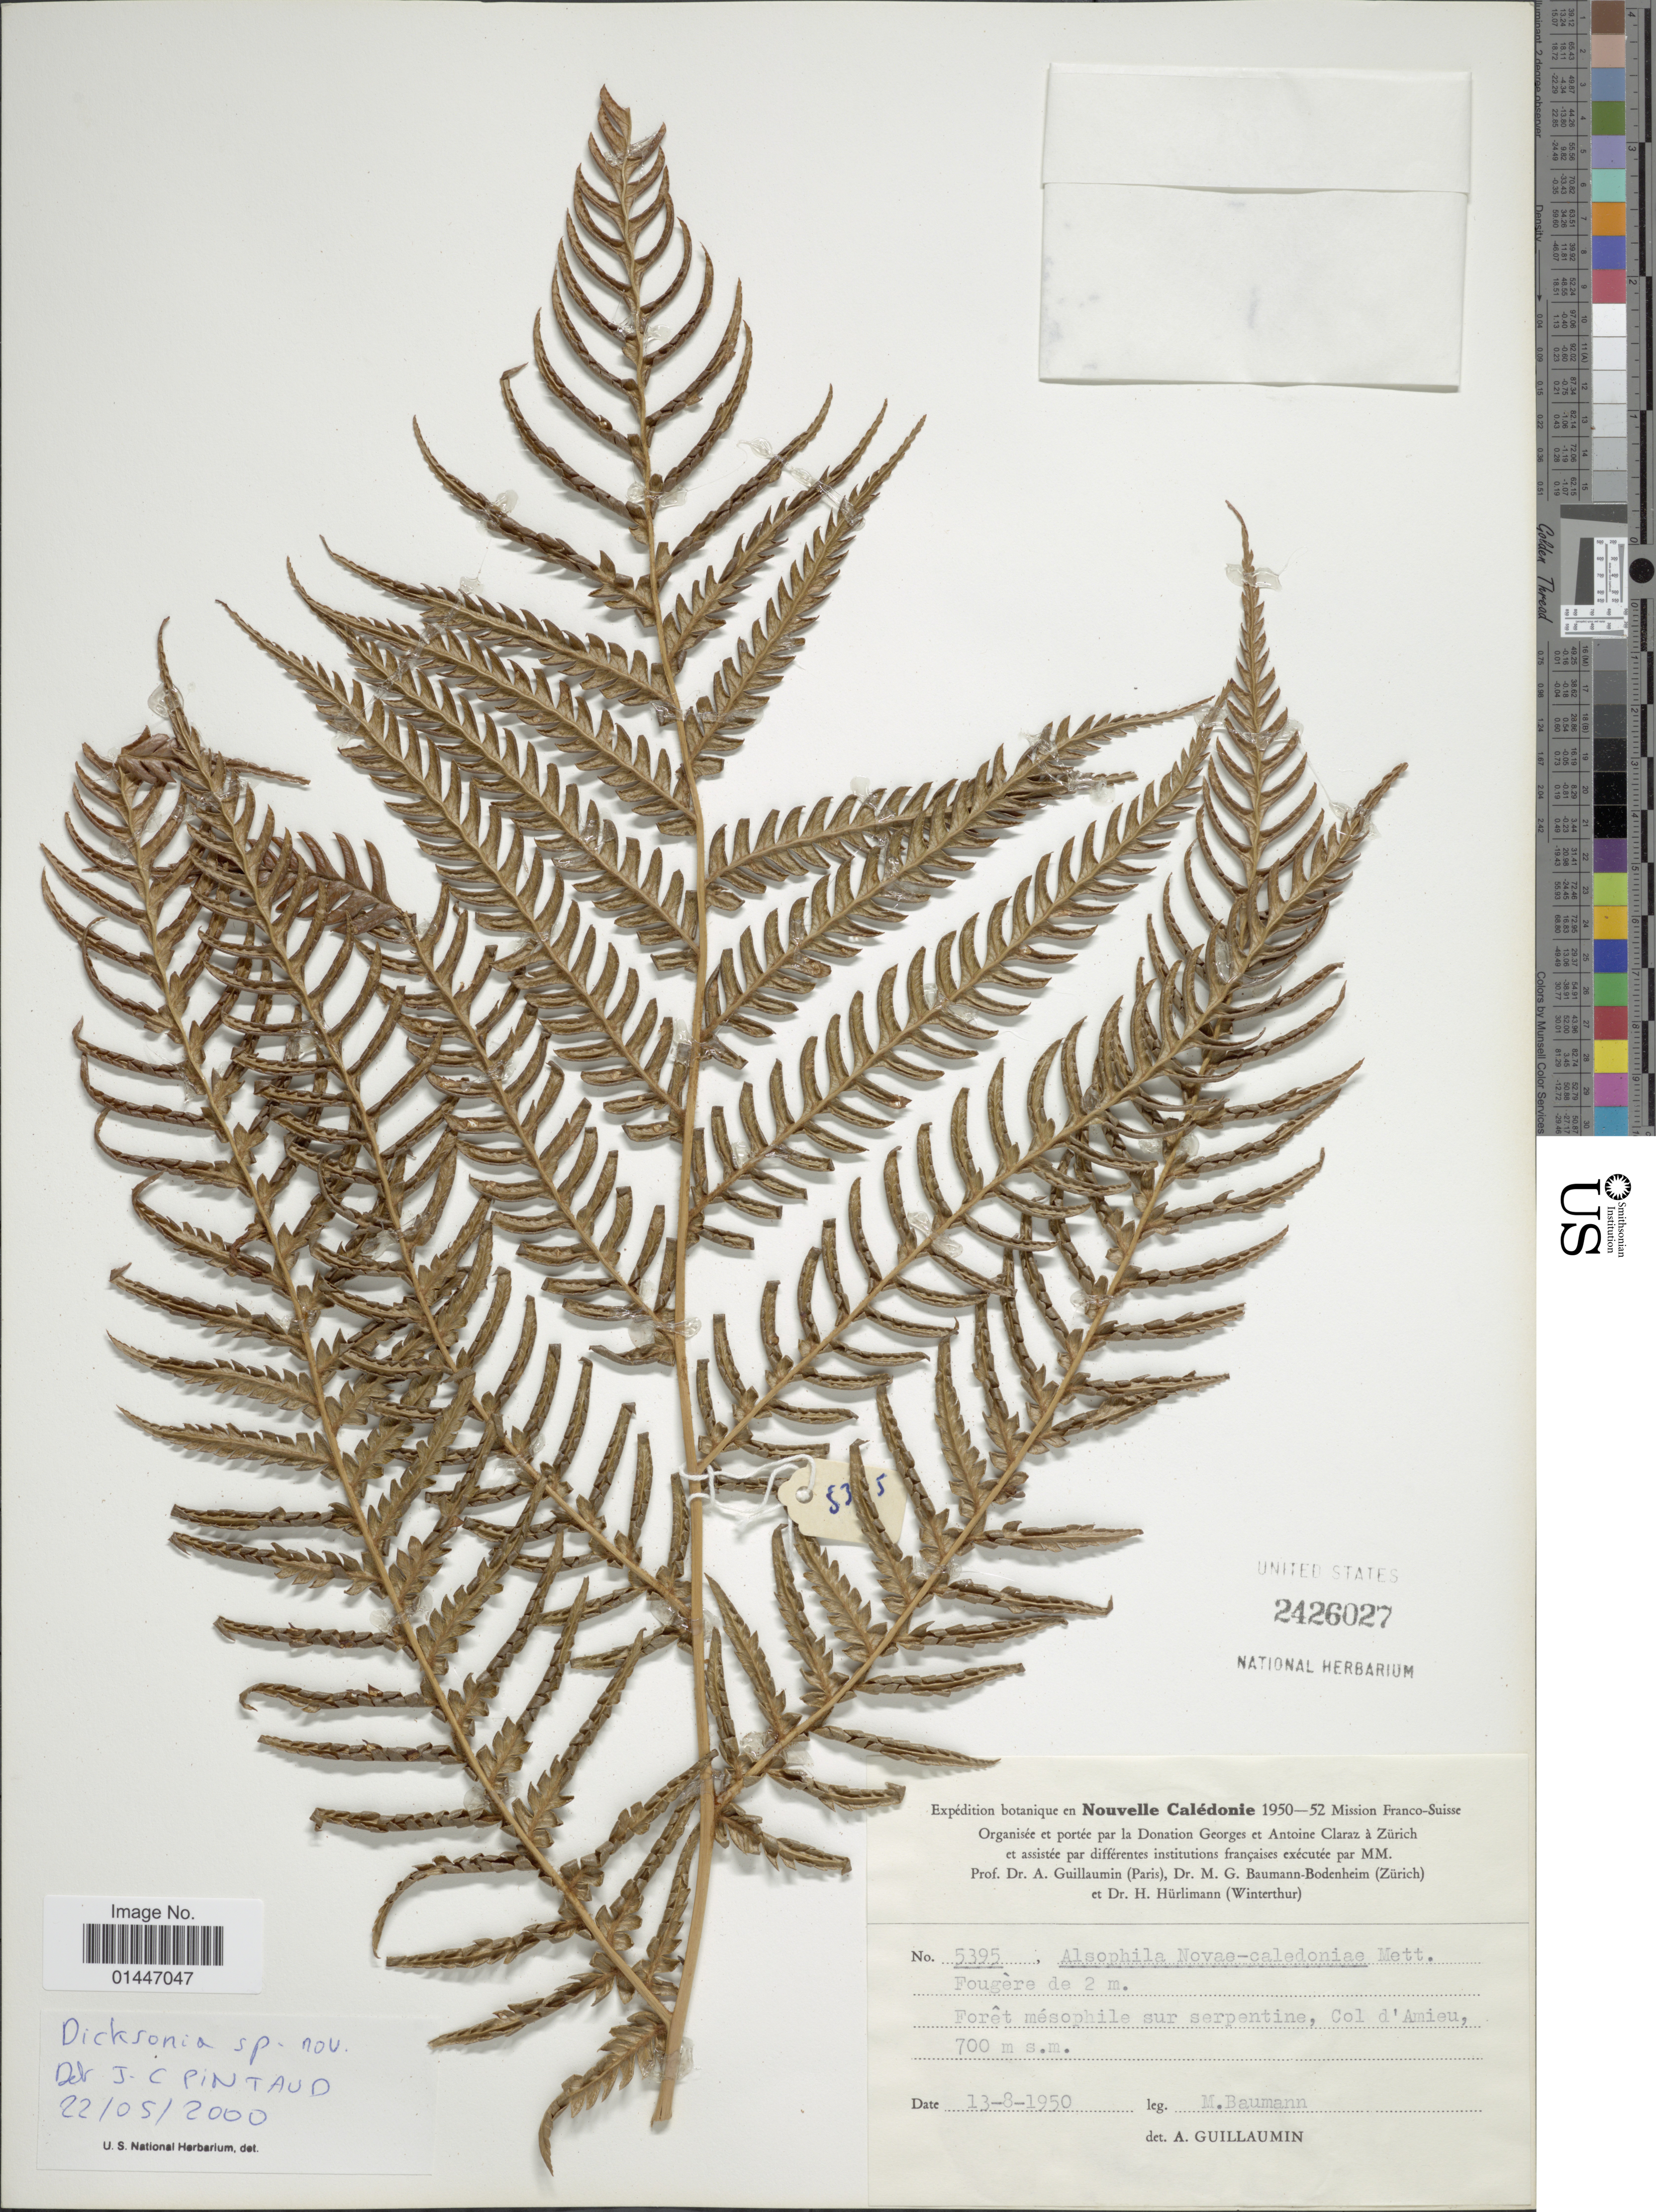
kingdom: Plantae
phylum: Tracheophyta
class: Polypodiopsida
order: Cyatheales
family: Dicksoniaceae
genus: Dicksonia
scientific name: Dicksonia sp.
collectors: M. Baumann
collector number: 5395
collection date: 1950-08-13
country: New Caledonia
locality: Foret mesophile sur serpentine, Col d'Amieu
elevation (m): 700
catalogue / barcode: US 2426027